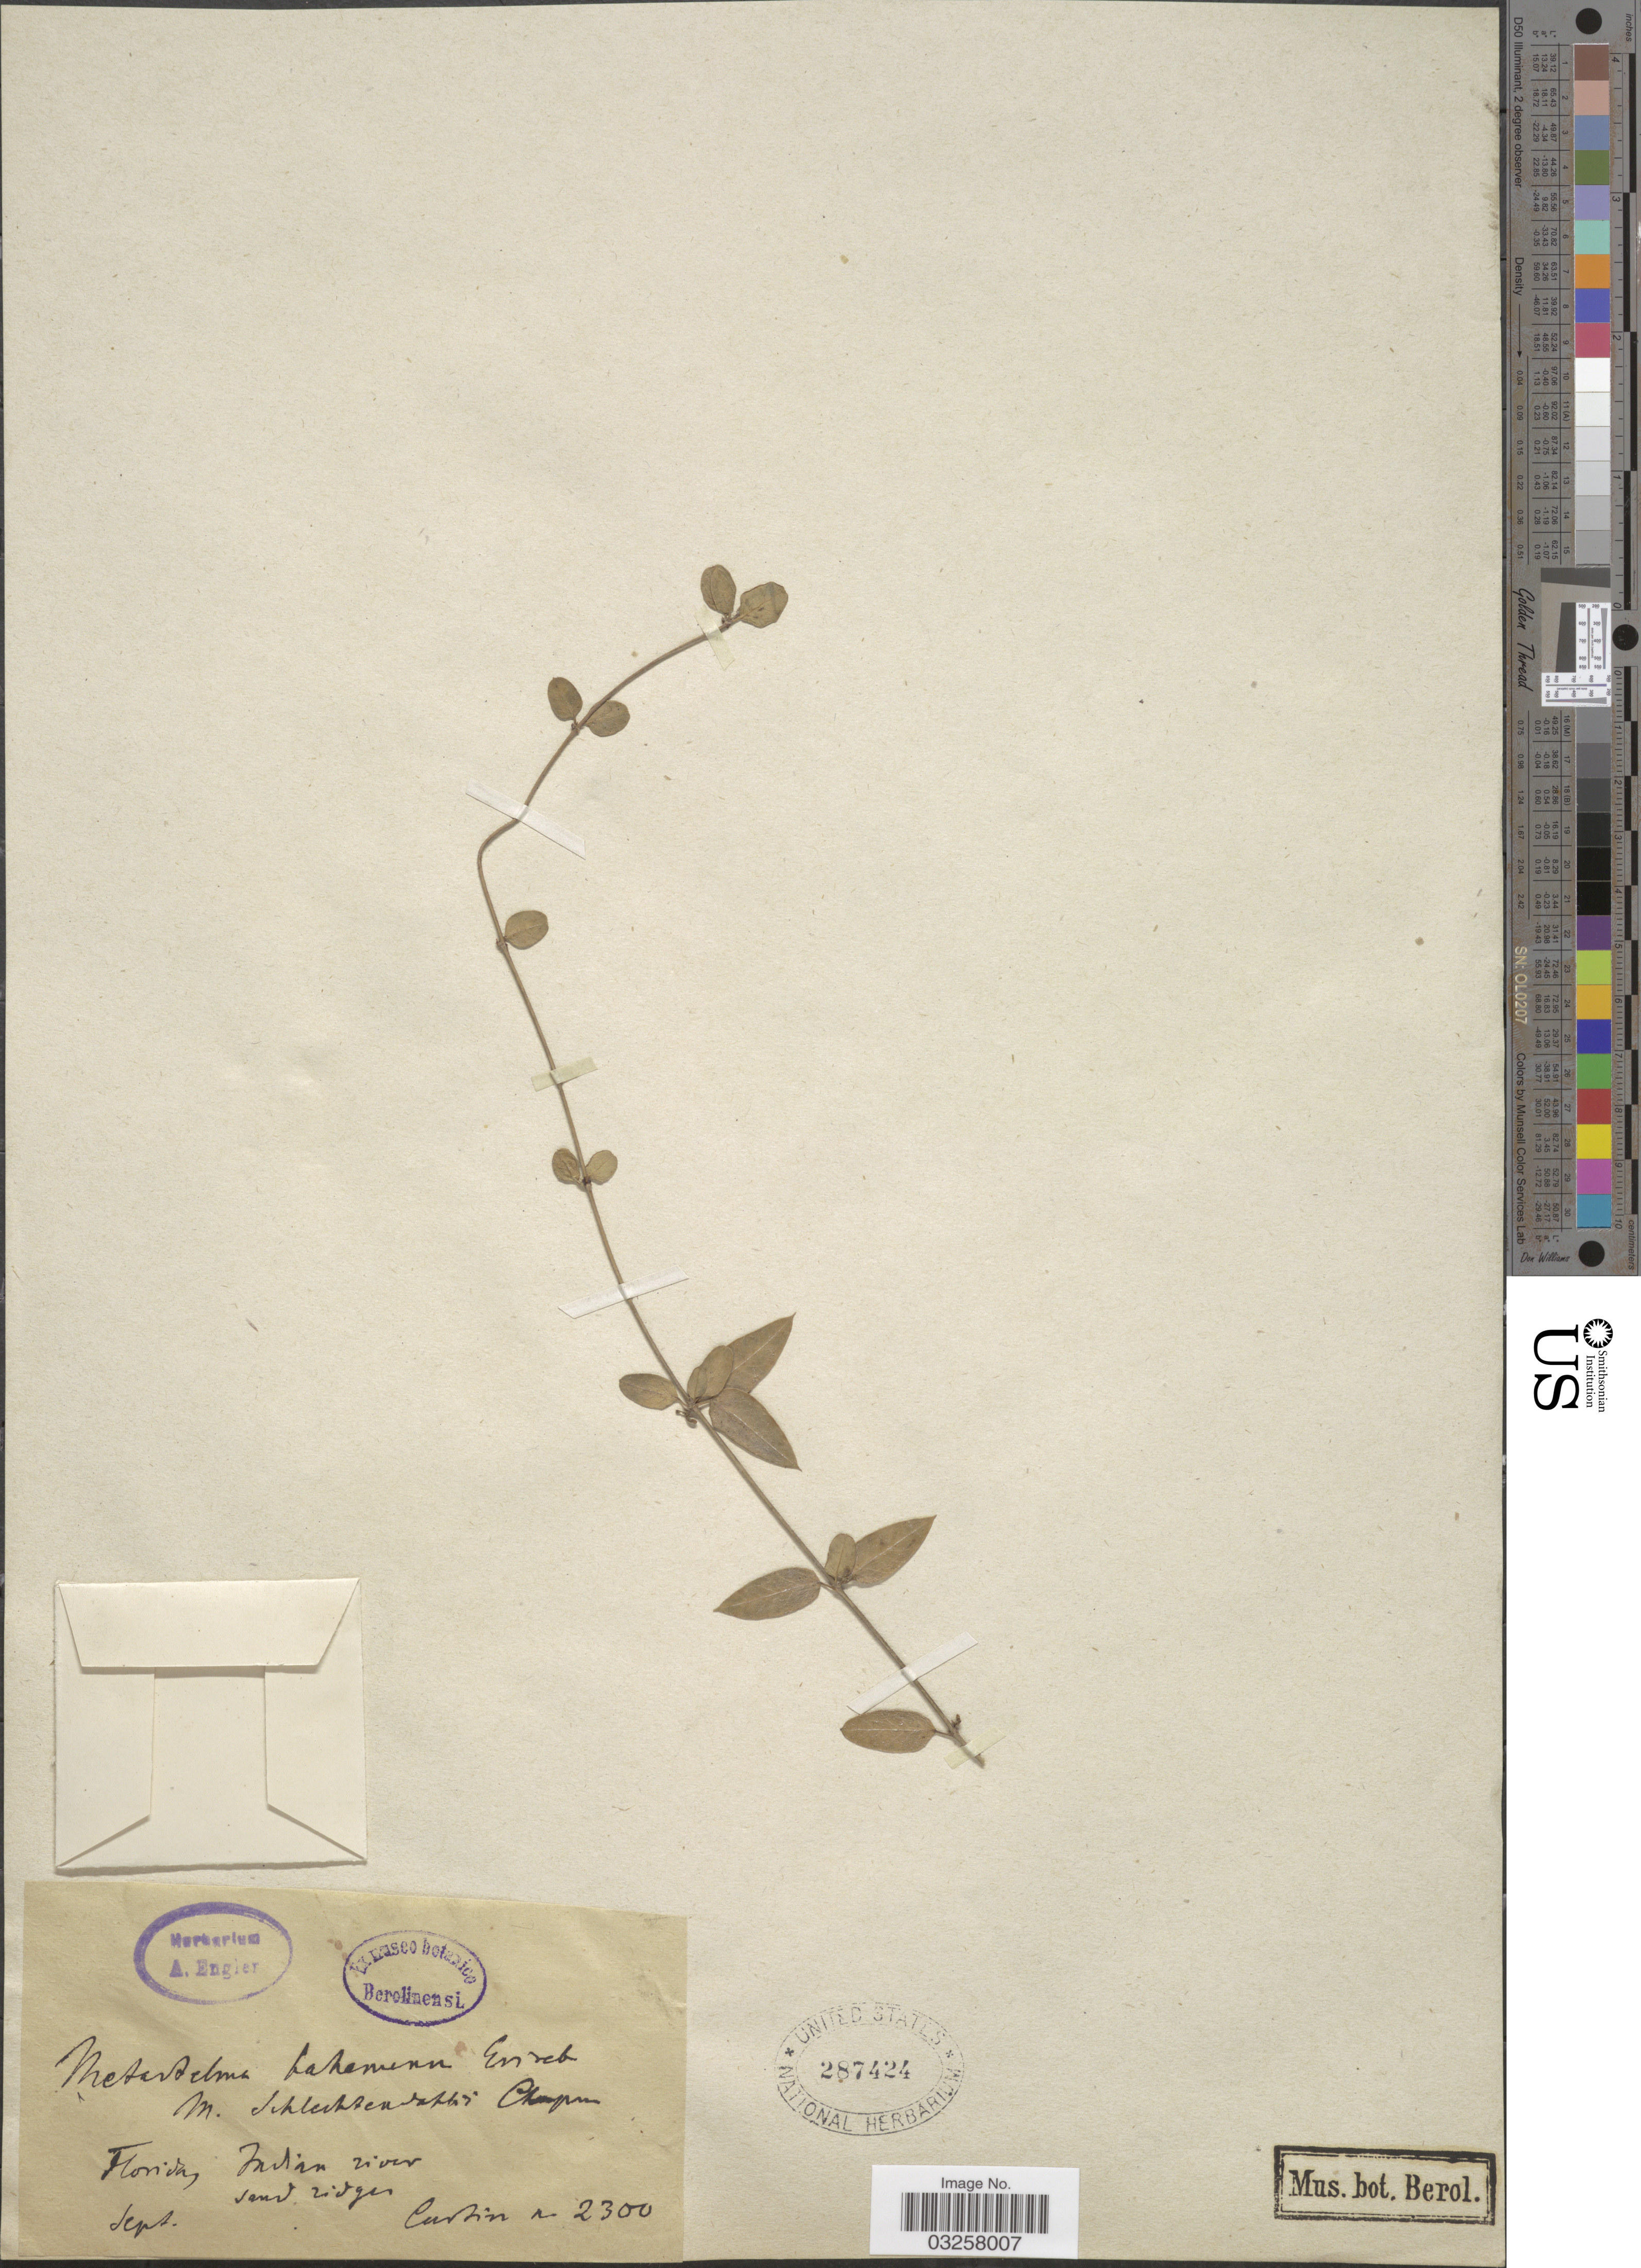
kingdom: Plantae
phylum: Tracheophyta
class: Magnoliopsida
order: Gentianales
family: Apocynaceae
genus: Metastelma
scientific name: Metastelma bahamense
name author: Griseb.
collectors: -. Curtiss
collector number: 2300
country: United States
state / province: Florida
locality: Indian river.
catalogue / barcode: US 287424